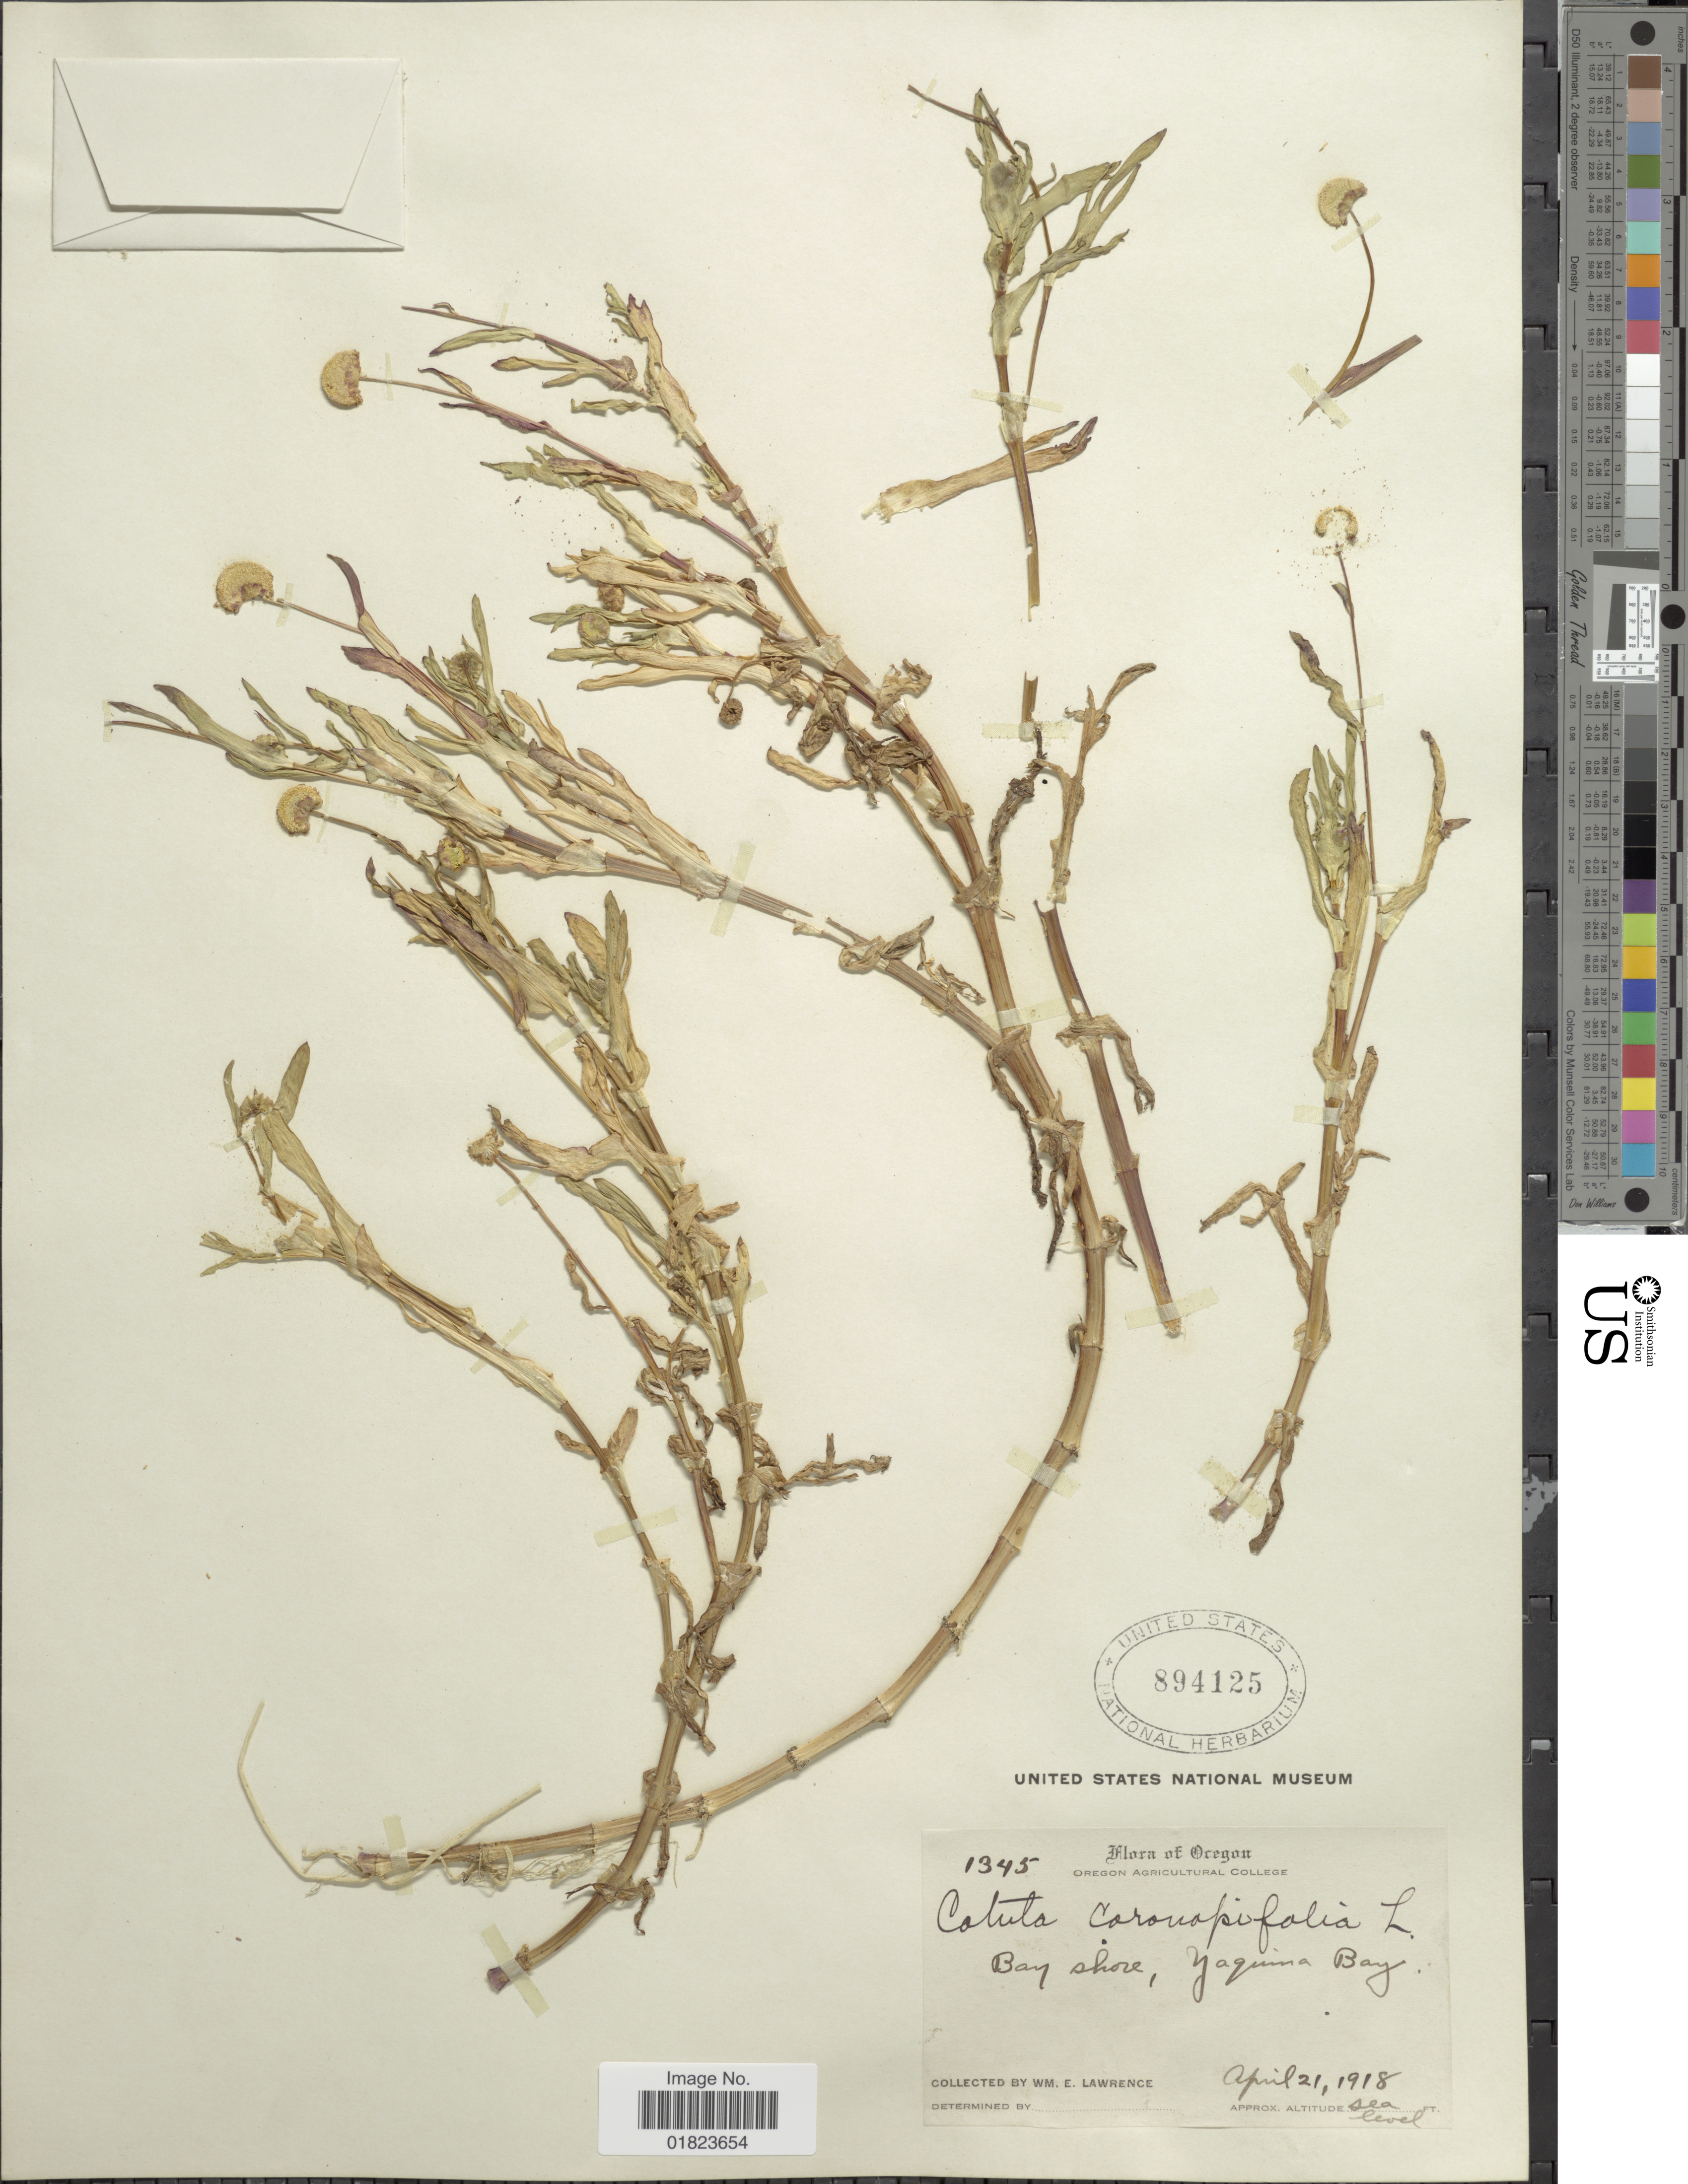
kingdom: Plantae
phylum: Tracheophyta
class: Magnoliopsida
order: Asterales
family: Asteraceae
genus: Cotula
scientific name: Cotula coronopifolia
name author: L.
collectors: W. Lawrence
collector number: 1345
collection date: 1918-04-21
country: United States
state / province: Oregon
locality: Oregon, Bay shore, Yaquina Bay.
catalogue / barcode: US 894125